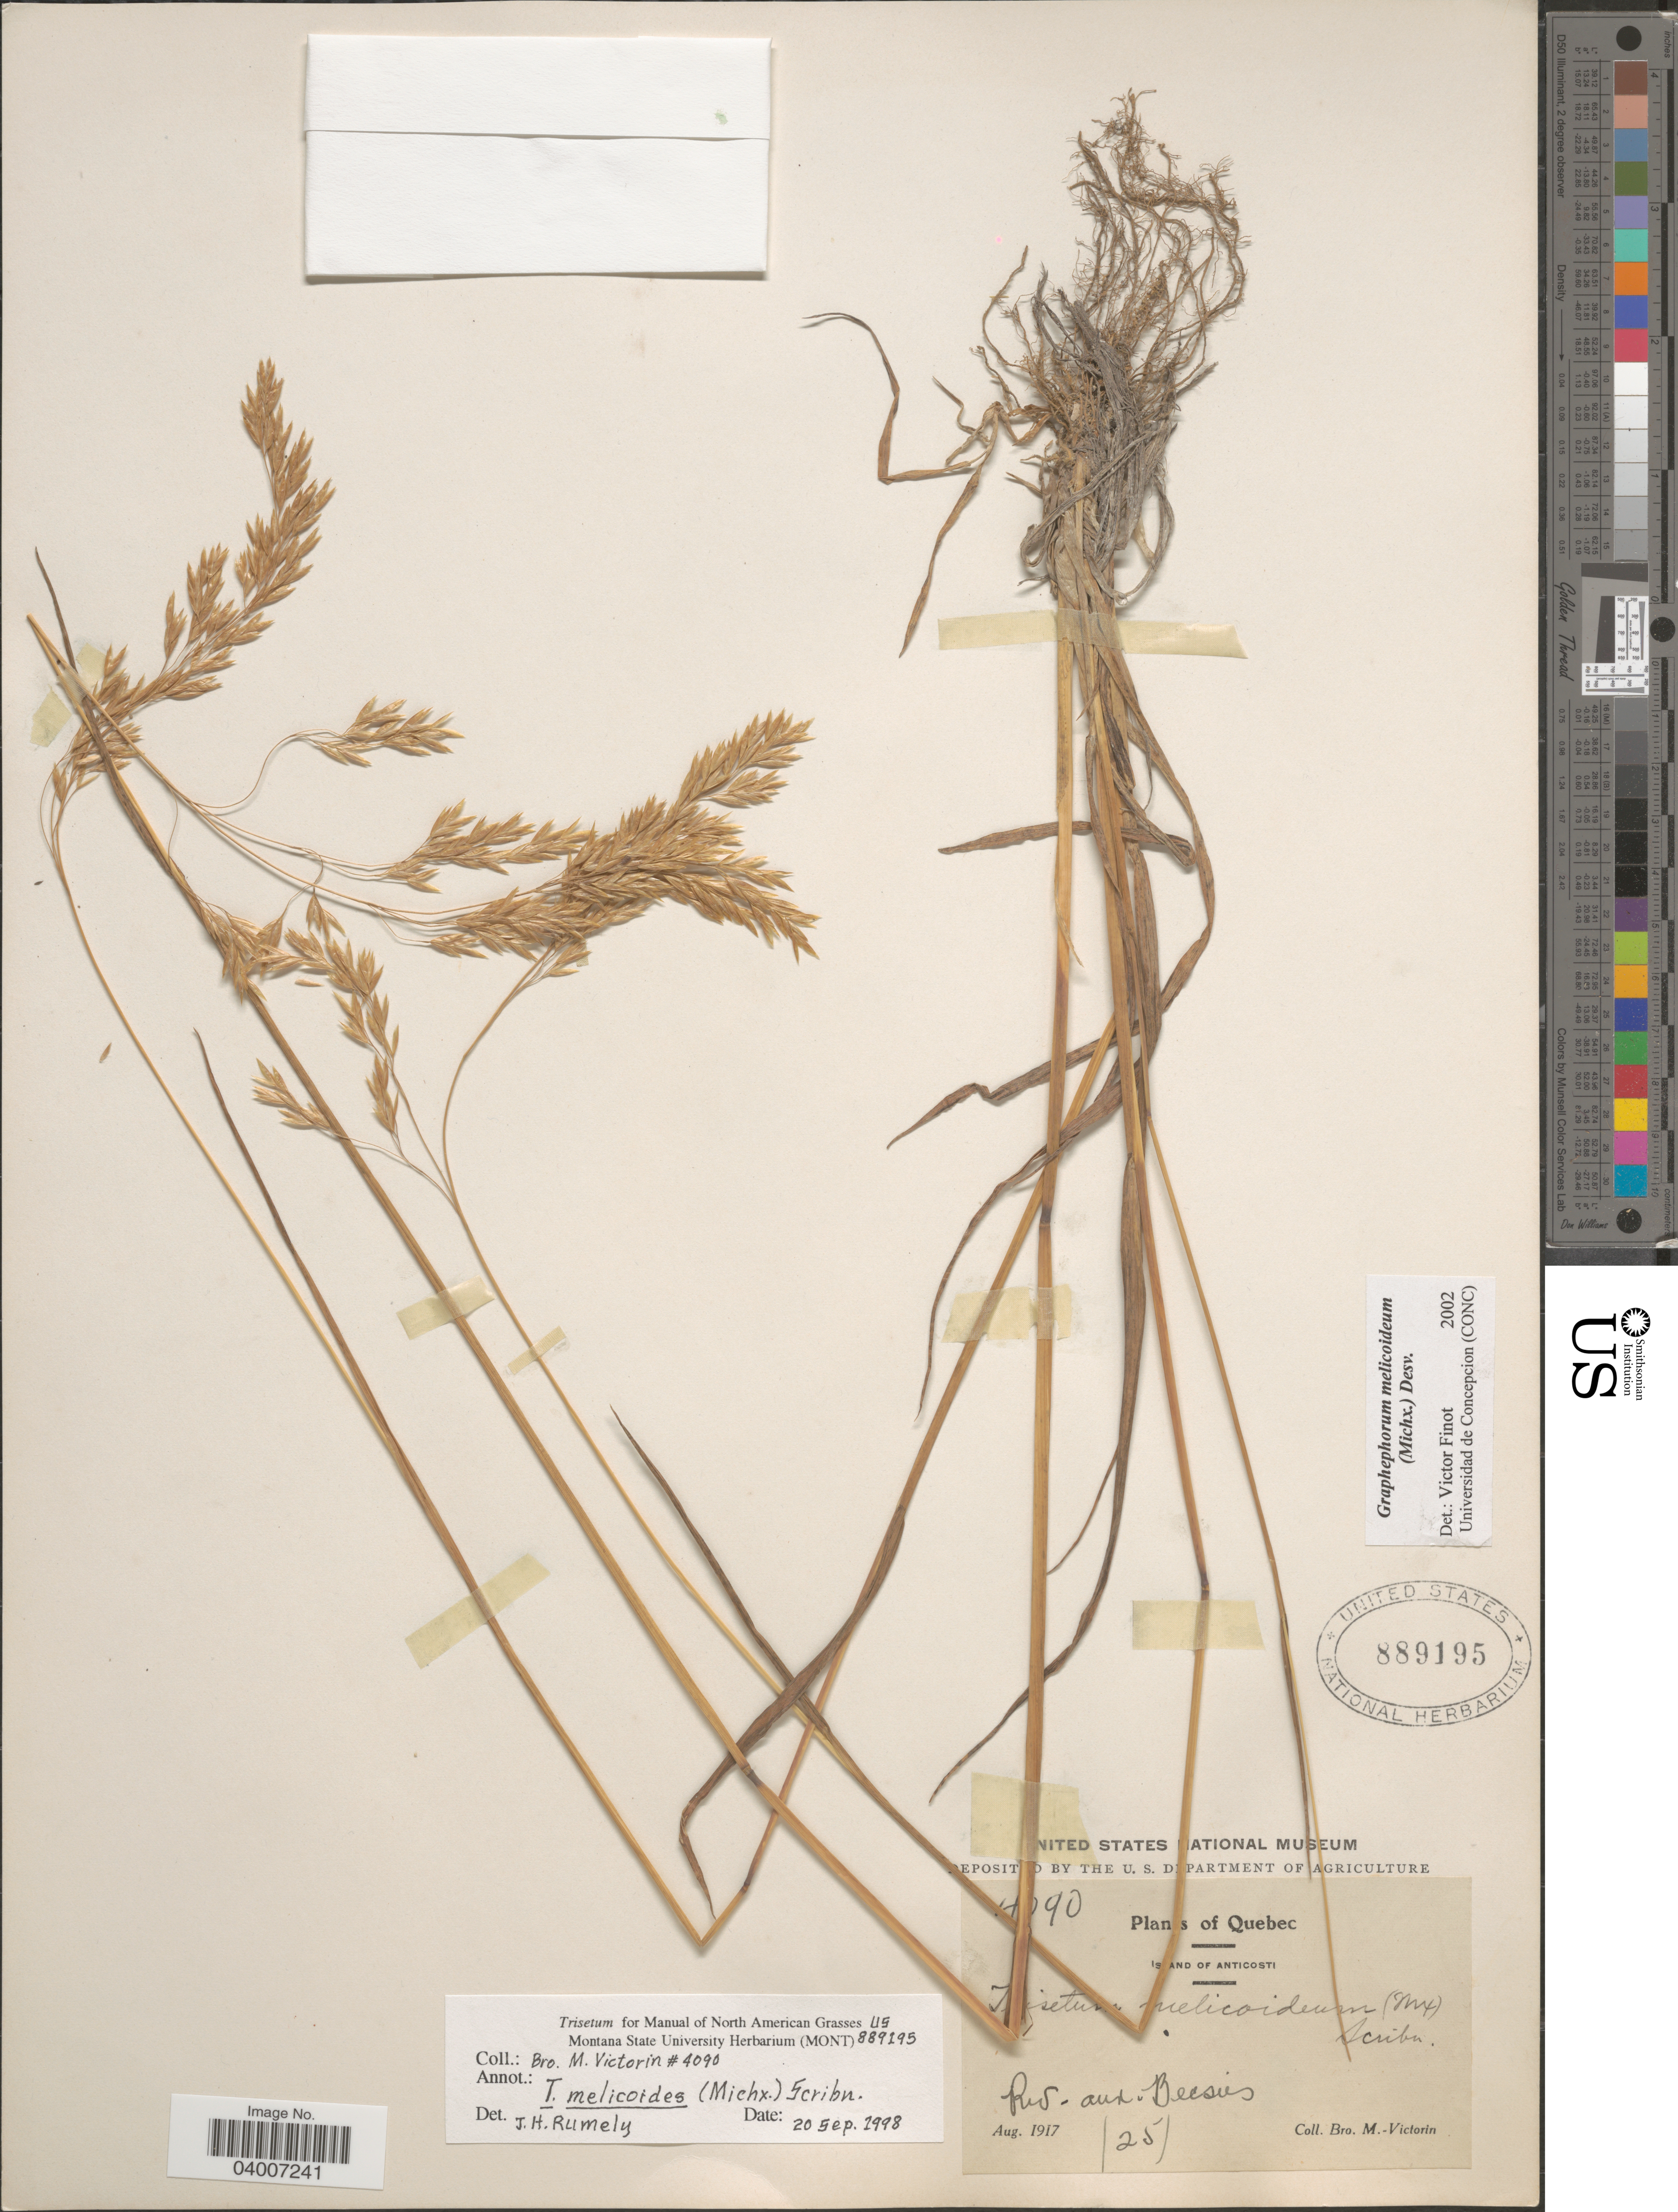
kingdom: Plantae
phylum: Tracheophyta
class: Liliopsida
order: Poales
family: Poaceae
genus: Graphephorum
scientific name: Graphephorum melicoides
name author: (F. Michx.) Desv.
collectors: Fr. Marie-Victorin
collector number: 4090*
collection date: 1917-08-25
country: Canada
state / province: Quebec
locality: Island of Anticosti. Riv- aux (Rivals) Beesies.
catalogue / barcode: US 889195